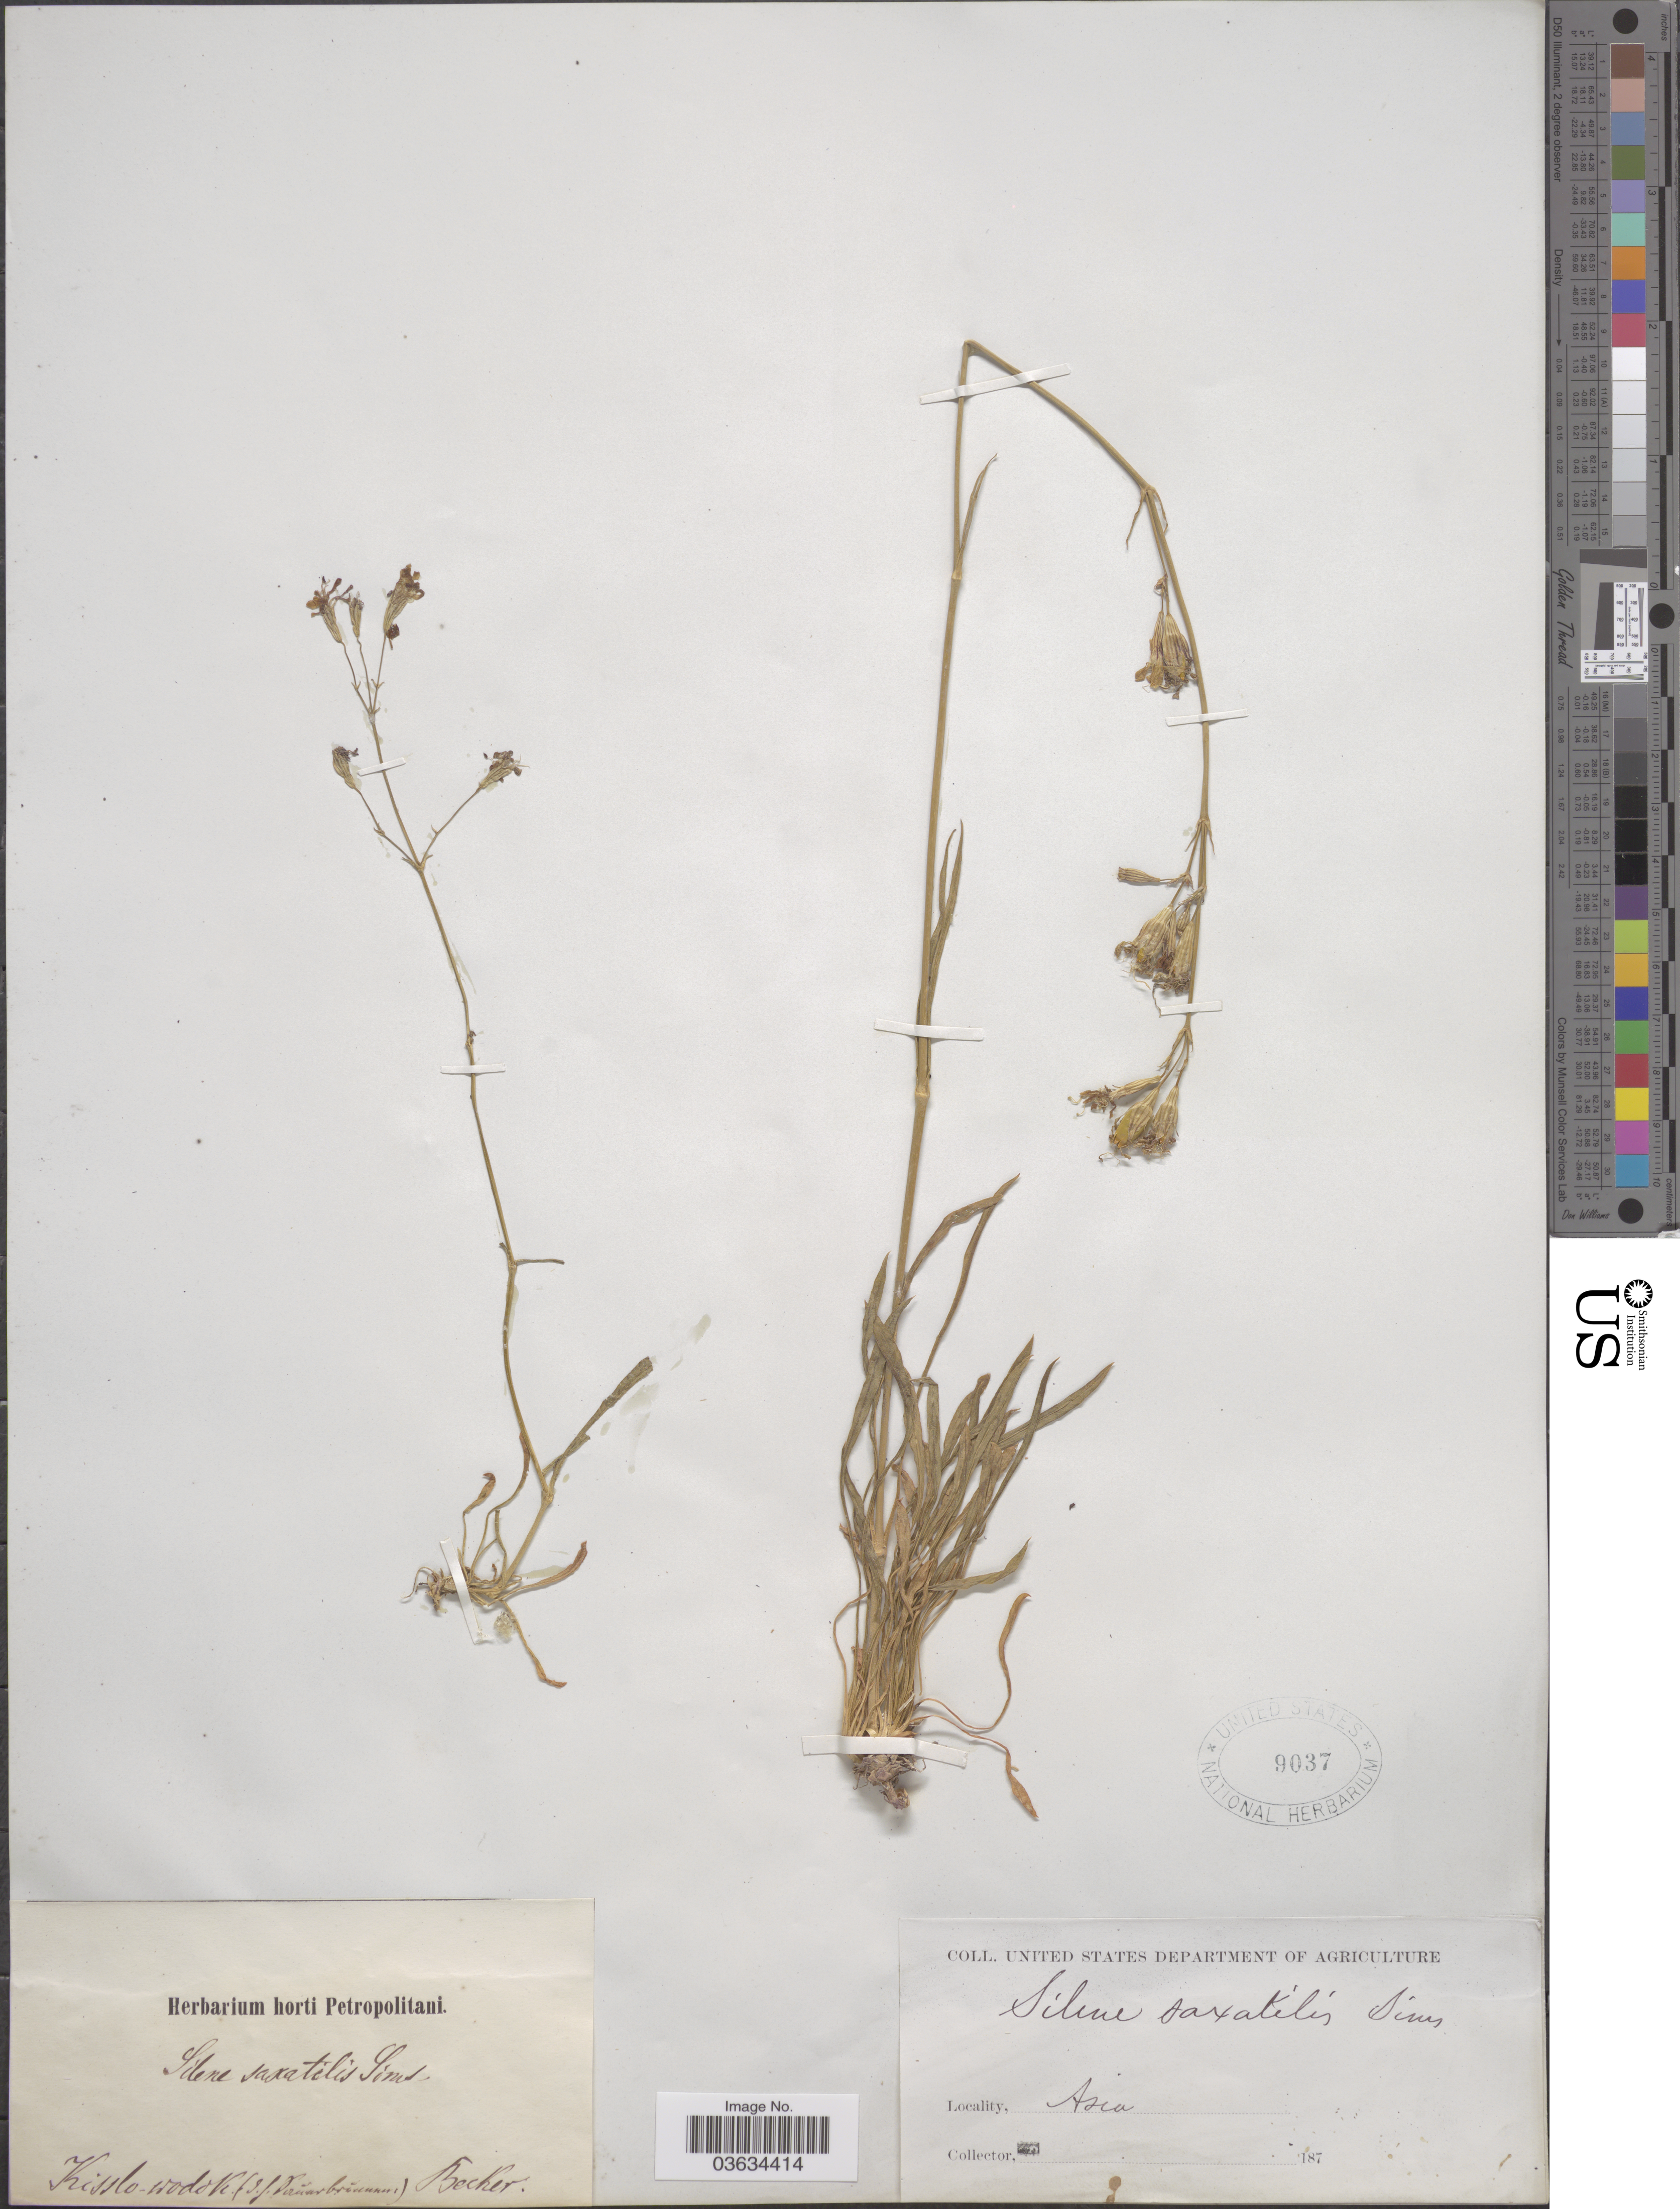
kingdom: Plantae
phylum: Tracheophyta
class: Magnoliopsida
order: Caryophyllales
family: Caryophyllaceae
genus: Silene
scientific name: Silene saxatilis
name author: Sims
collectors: -. Becker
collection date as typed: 187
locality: Kisslo wodok (S.F. [interpreted] D [illegible text]). Asia.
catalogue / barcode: US 9037